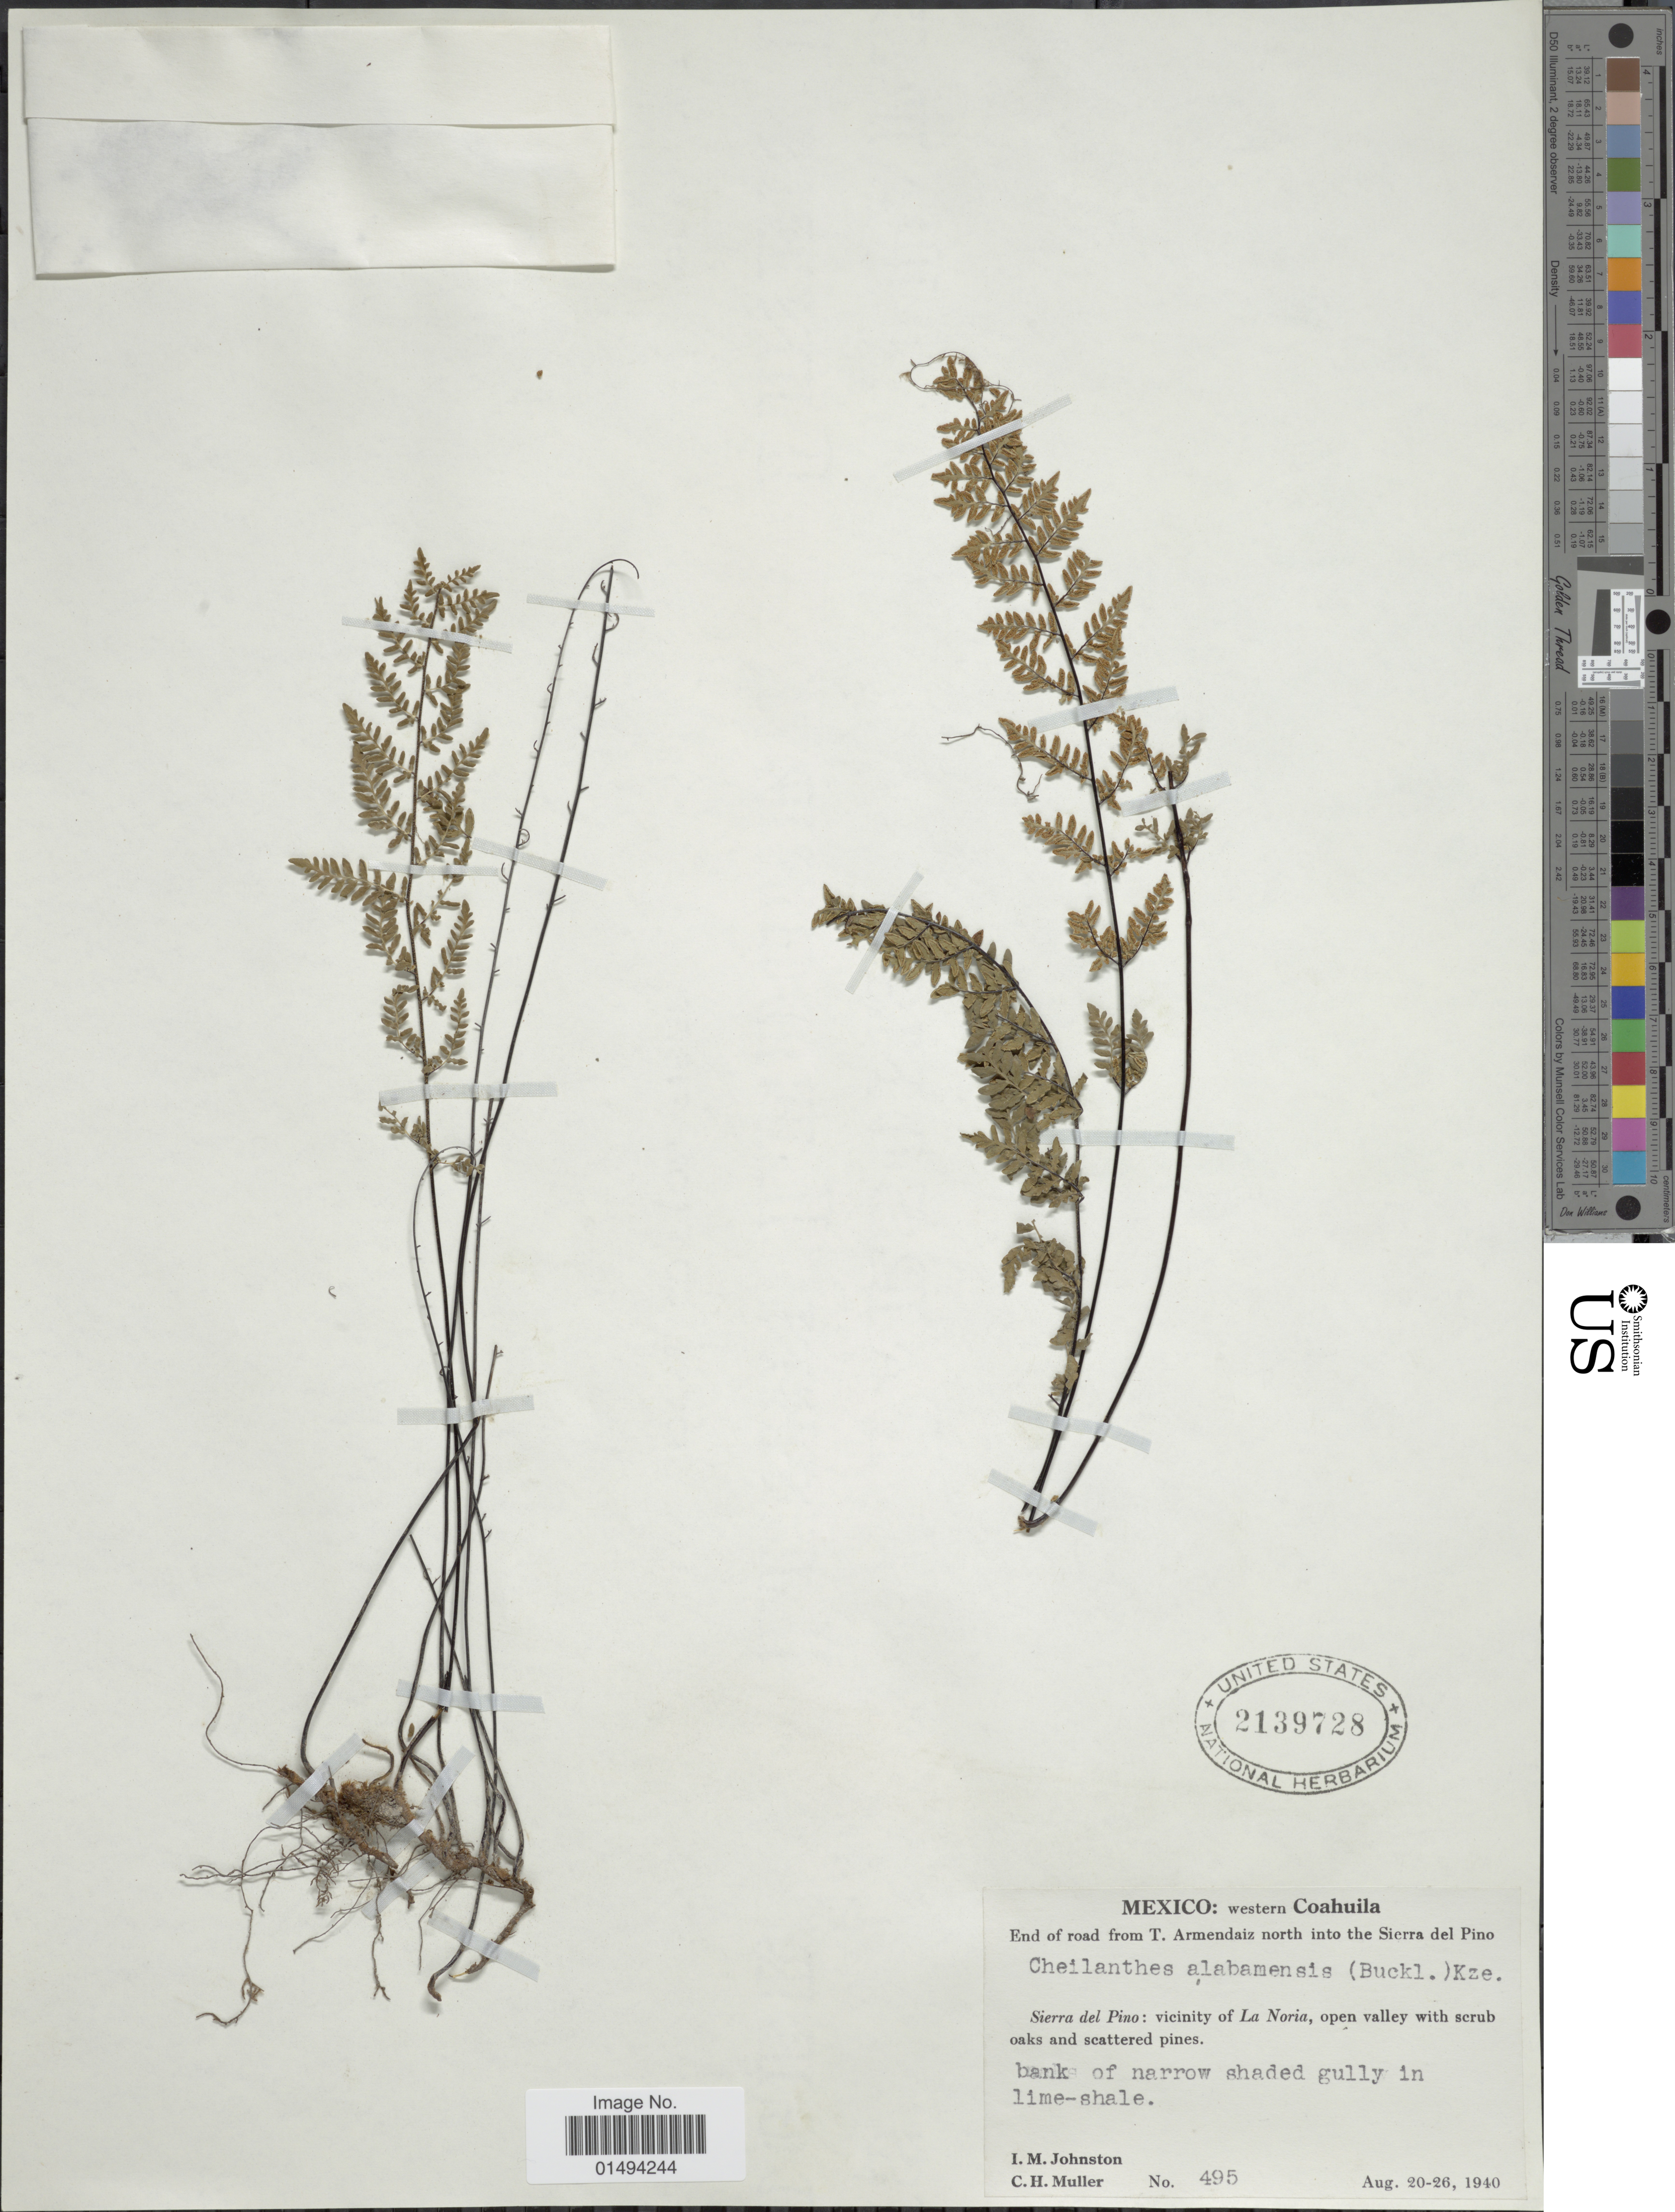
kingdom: Plantae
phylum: Tracheophyta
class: Polypodiopsida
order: Polypodiales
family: Pteridaceae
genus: Myriopteris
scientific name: Myriopteris alabamensis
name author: (Buckley) Grusz & Windham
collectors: I.M. Johnston & C. H. Müller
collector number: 495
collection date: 1940-08-20/1940-08-26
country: Mexico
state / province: Coahuila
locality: Western Coahuila, End of road from T. Armendaiz north into the Sierra del Pino, Sierra del Pino: vicinity of La Noria, open valley with scrub oaks and scattered pines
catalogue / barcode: US 2139728